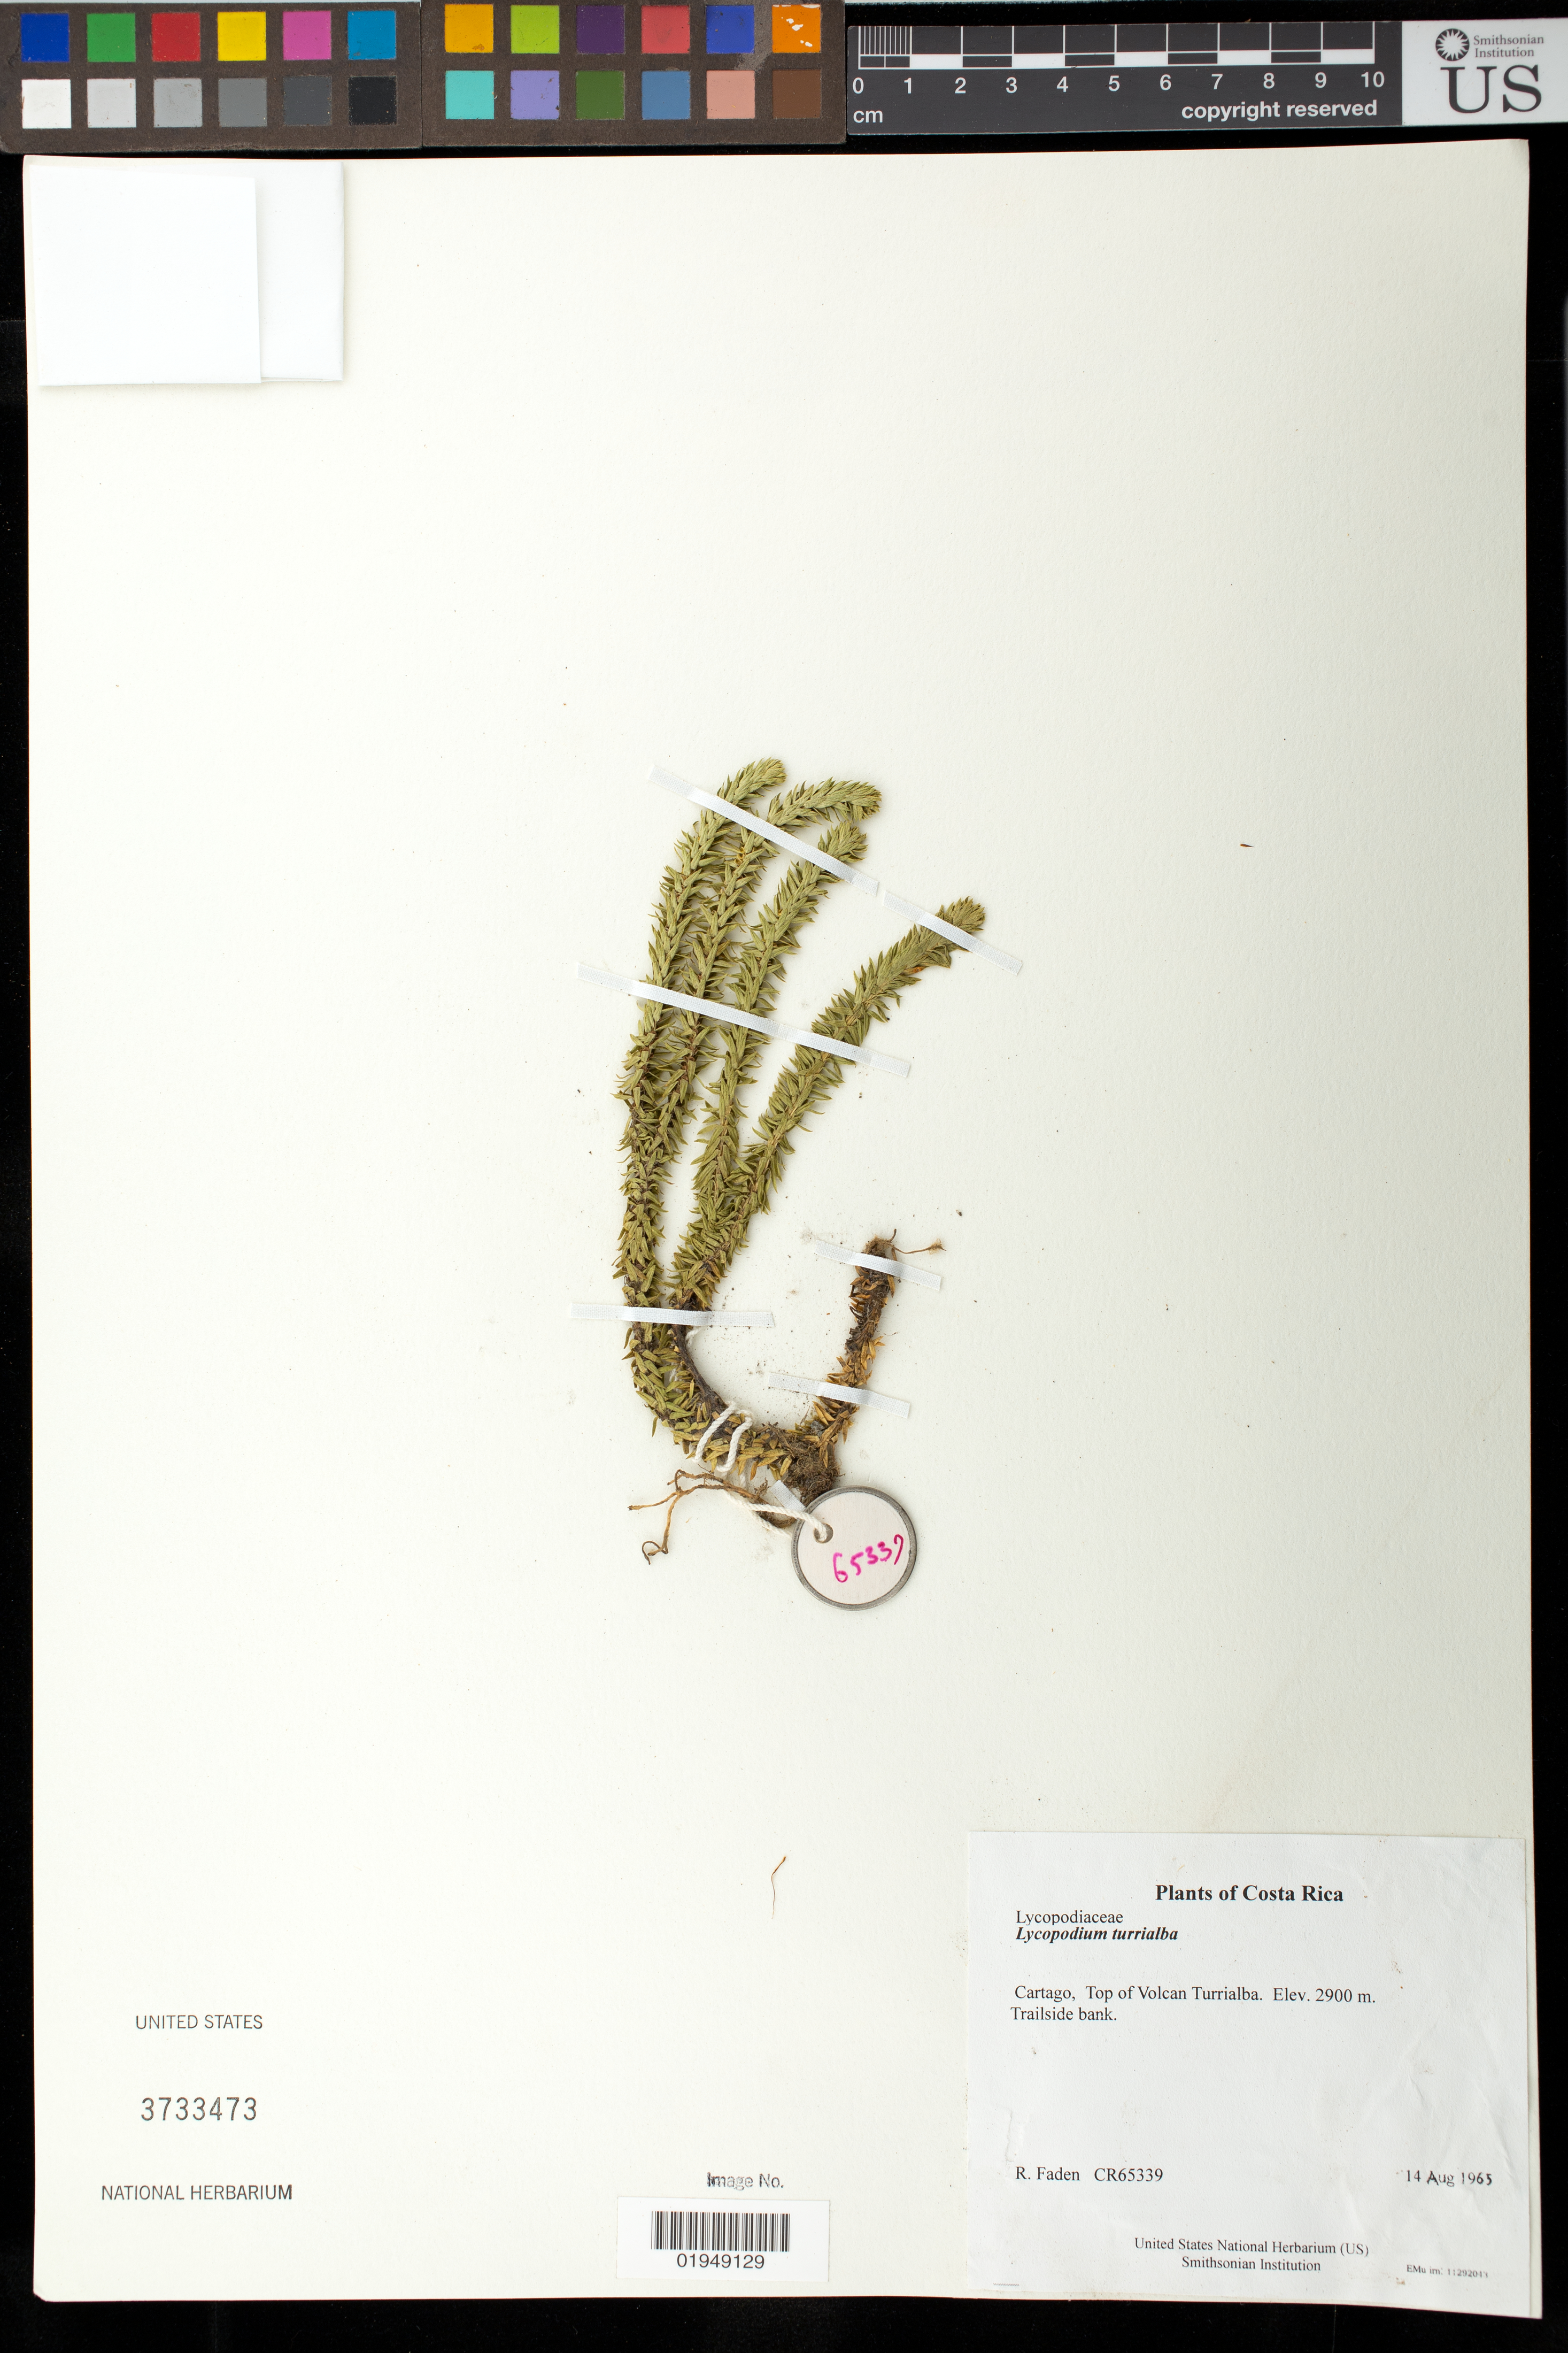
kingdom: Plantae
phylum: Tracheophyta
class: Lycopodiopsida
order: Lycopodiales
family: Lycopodiaceae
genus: Huperzia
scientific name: Huperzia sp.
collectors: R. B. Faden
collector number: CR65339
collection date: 1965-08-14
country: Costa Rica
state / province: Cartago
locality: Top of Volcan Turrialba.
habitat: Trailside bank.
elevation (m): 2900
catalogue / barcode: US 3733473